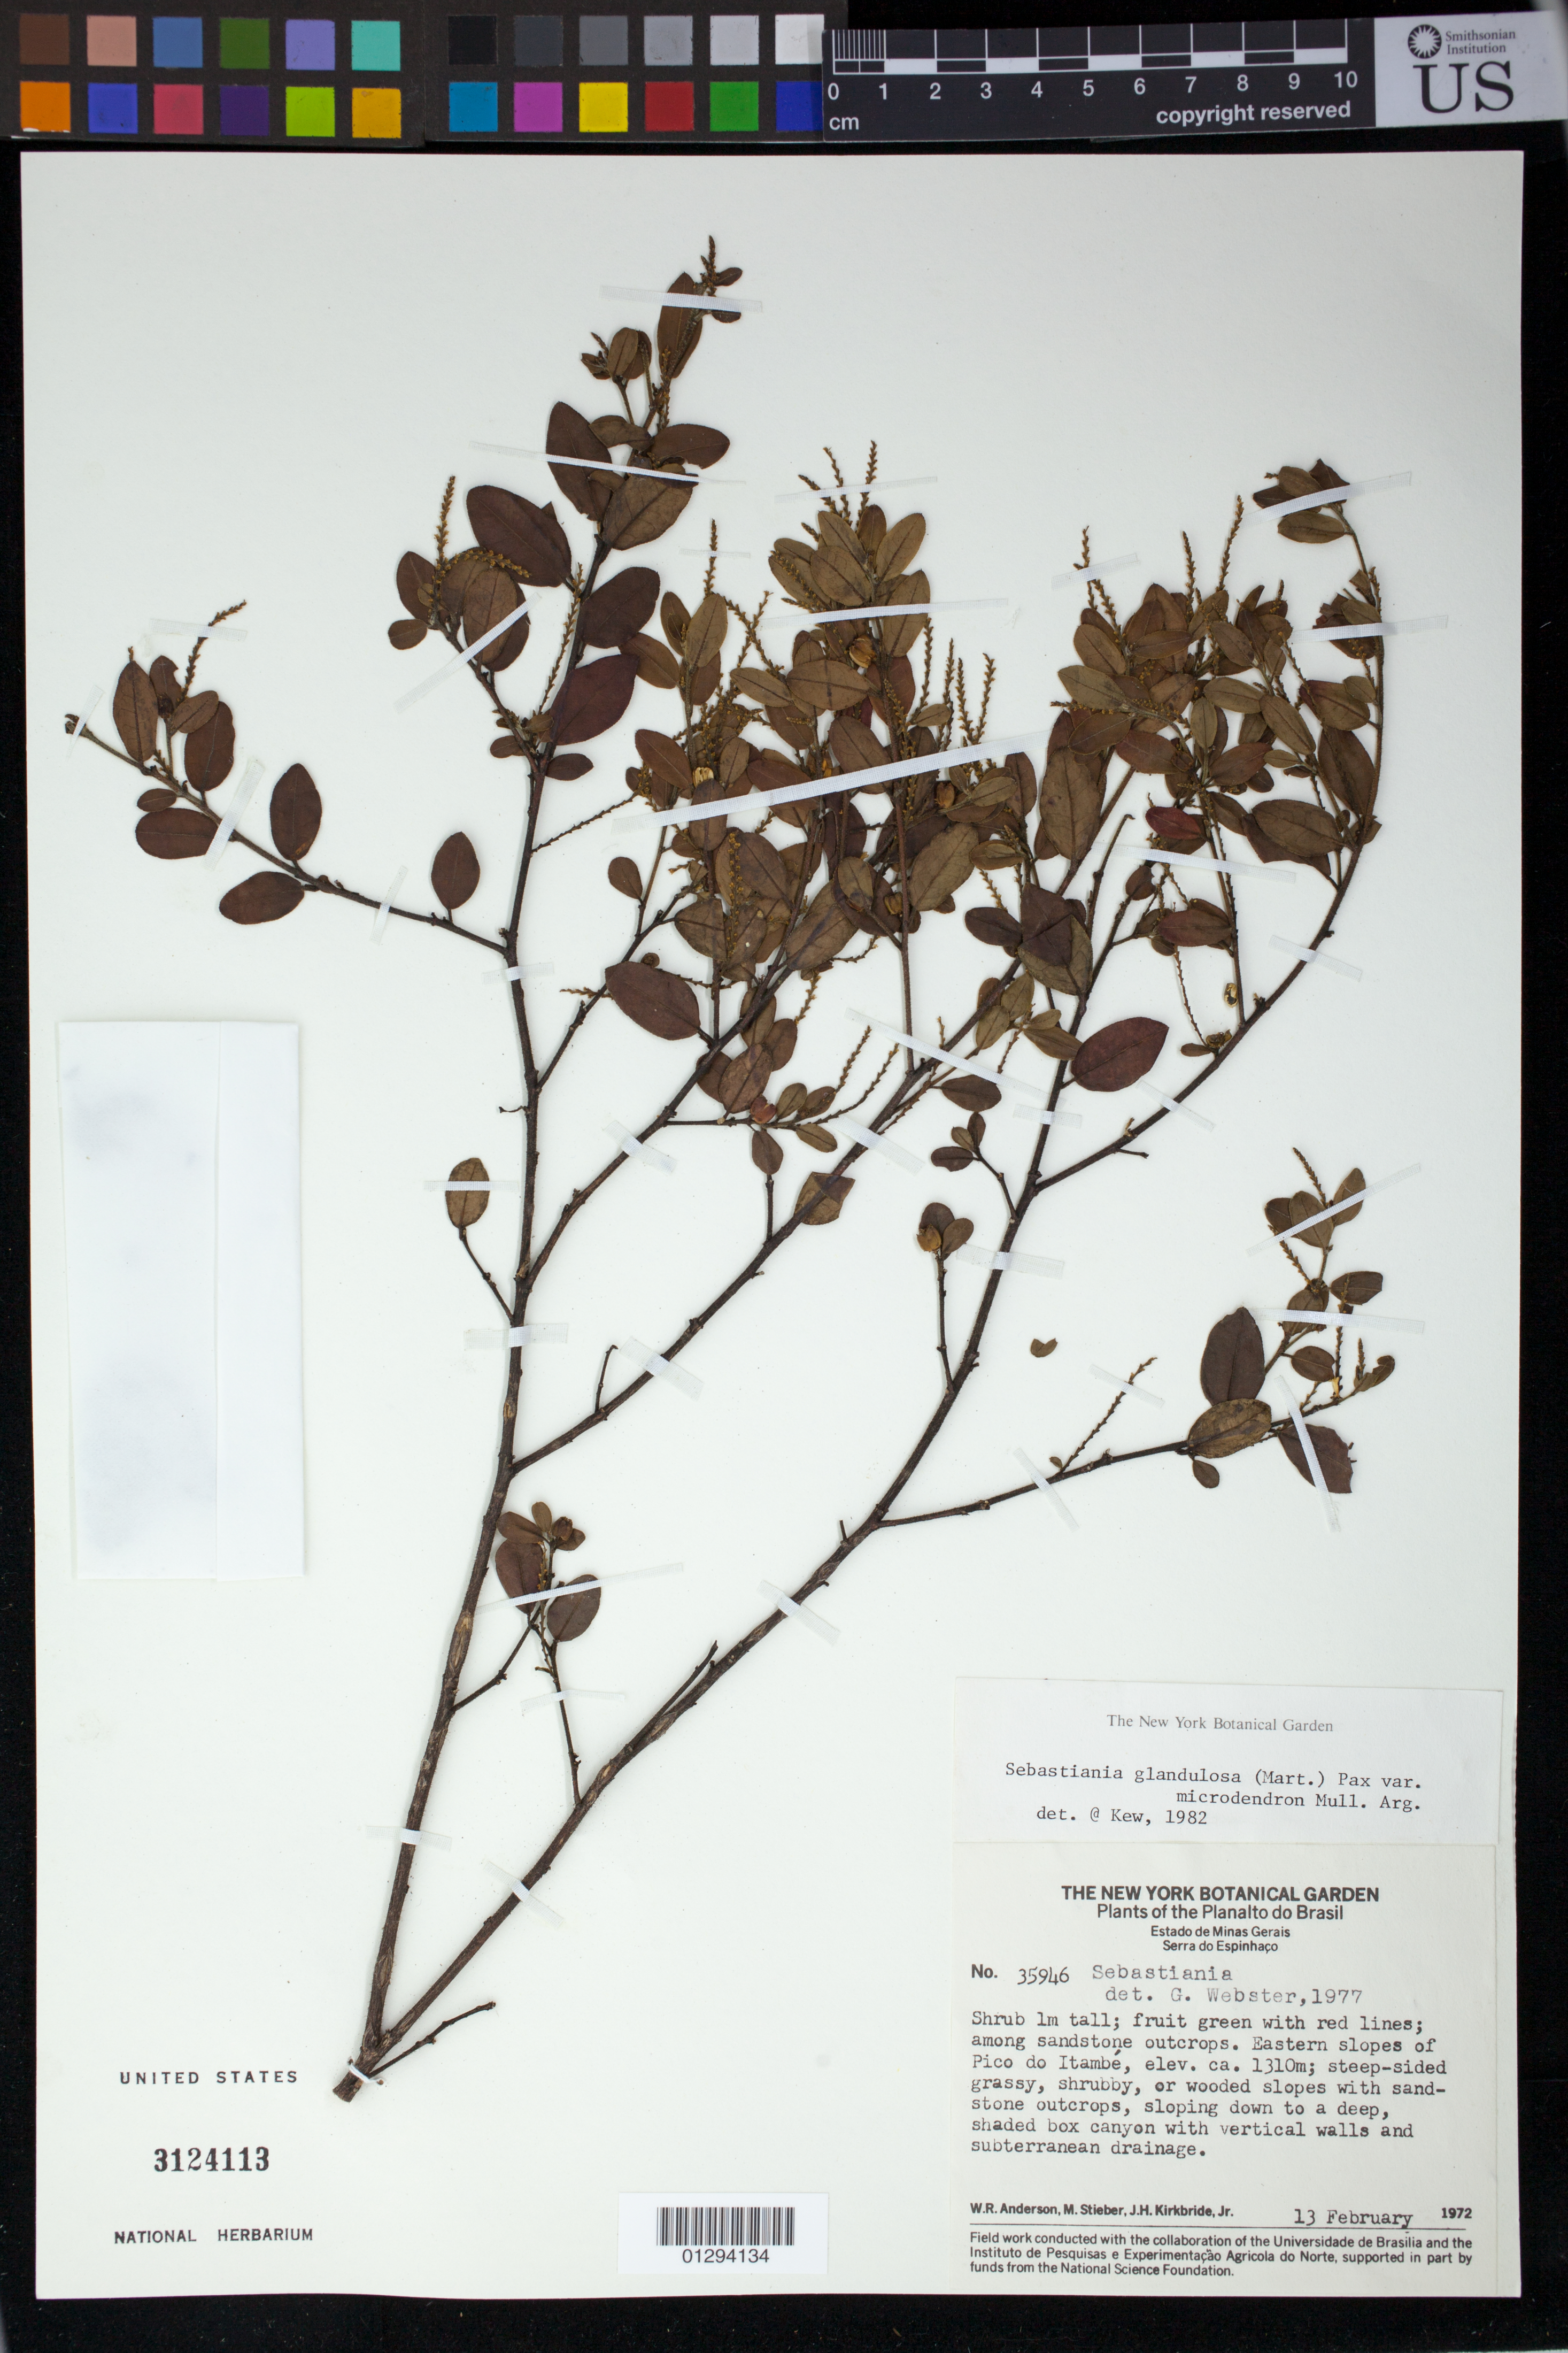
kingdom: Plantae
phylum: Tracheophyta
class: Magnoliopsida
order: Malpighiales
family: Euphorbiaceae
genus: Senefeldera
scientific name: Senefeldera glandulosa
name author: (Sw.) Müll. Arg.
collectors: W. Anderson, M. Stieber & J. H. Kirkbride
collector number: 35946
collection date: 1972-02-13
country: Brazil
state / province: Minas Gerais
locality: Eastern slopes of Pico do Itambe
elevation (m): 1310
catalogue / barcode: US 3124113